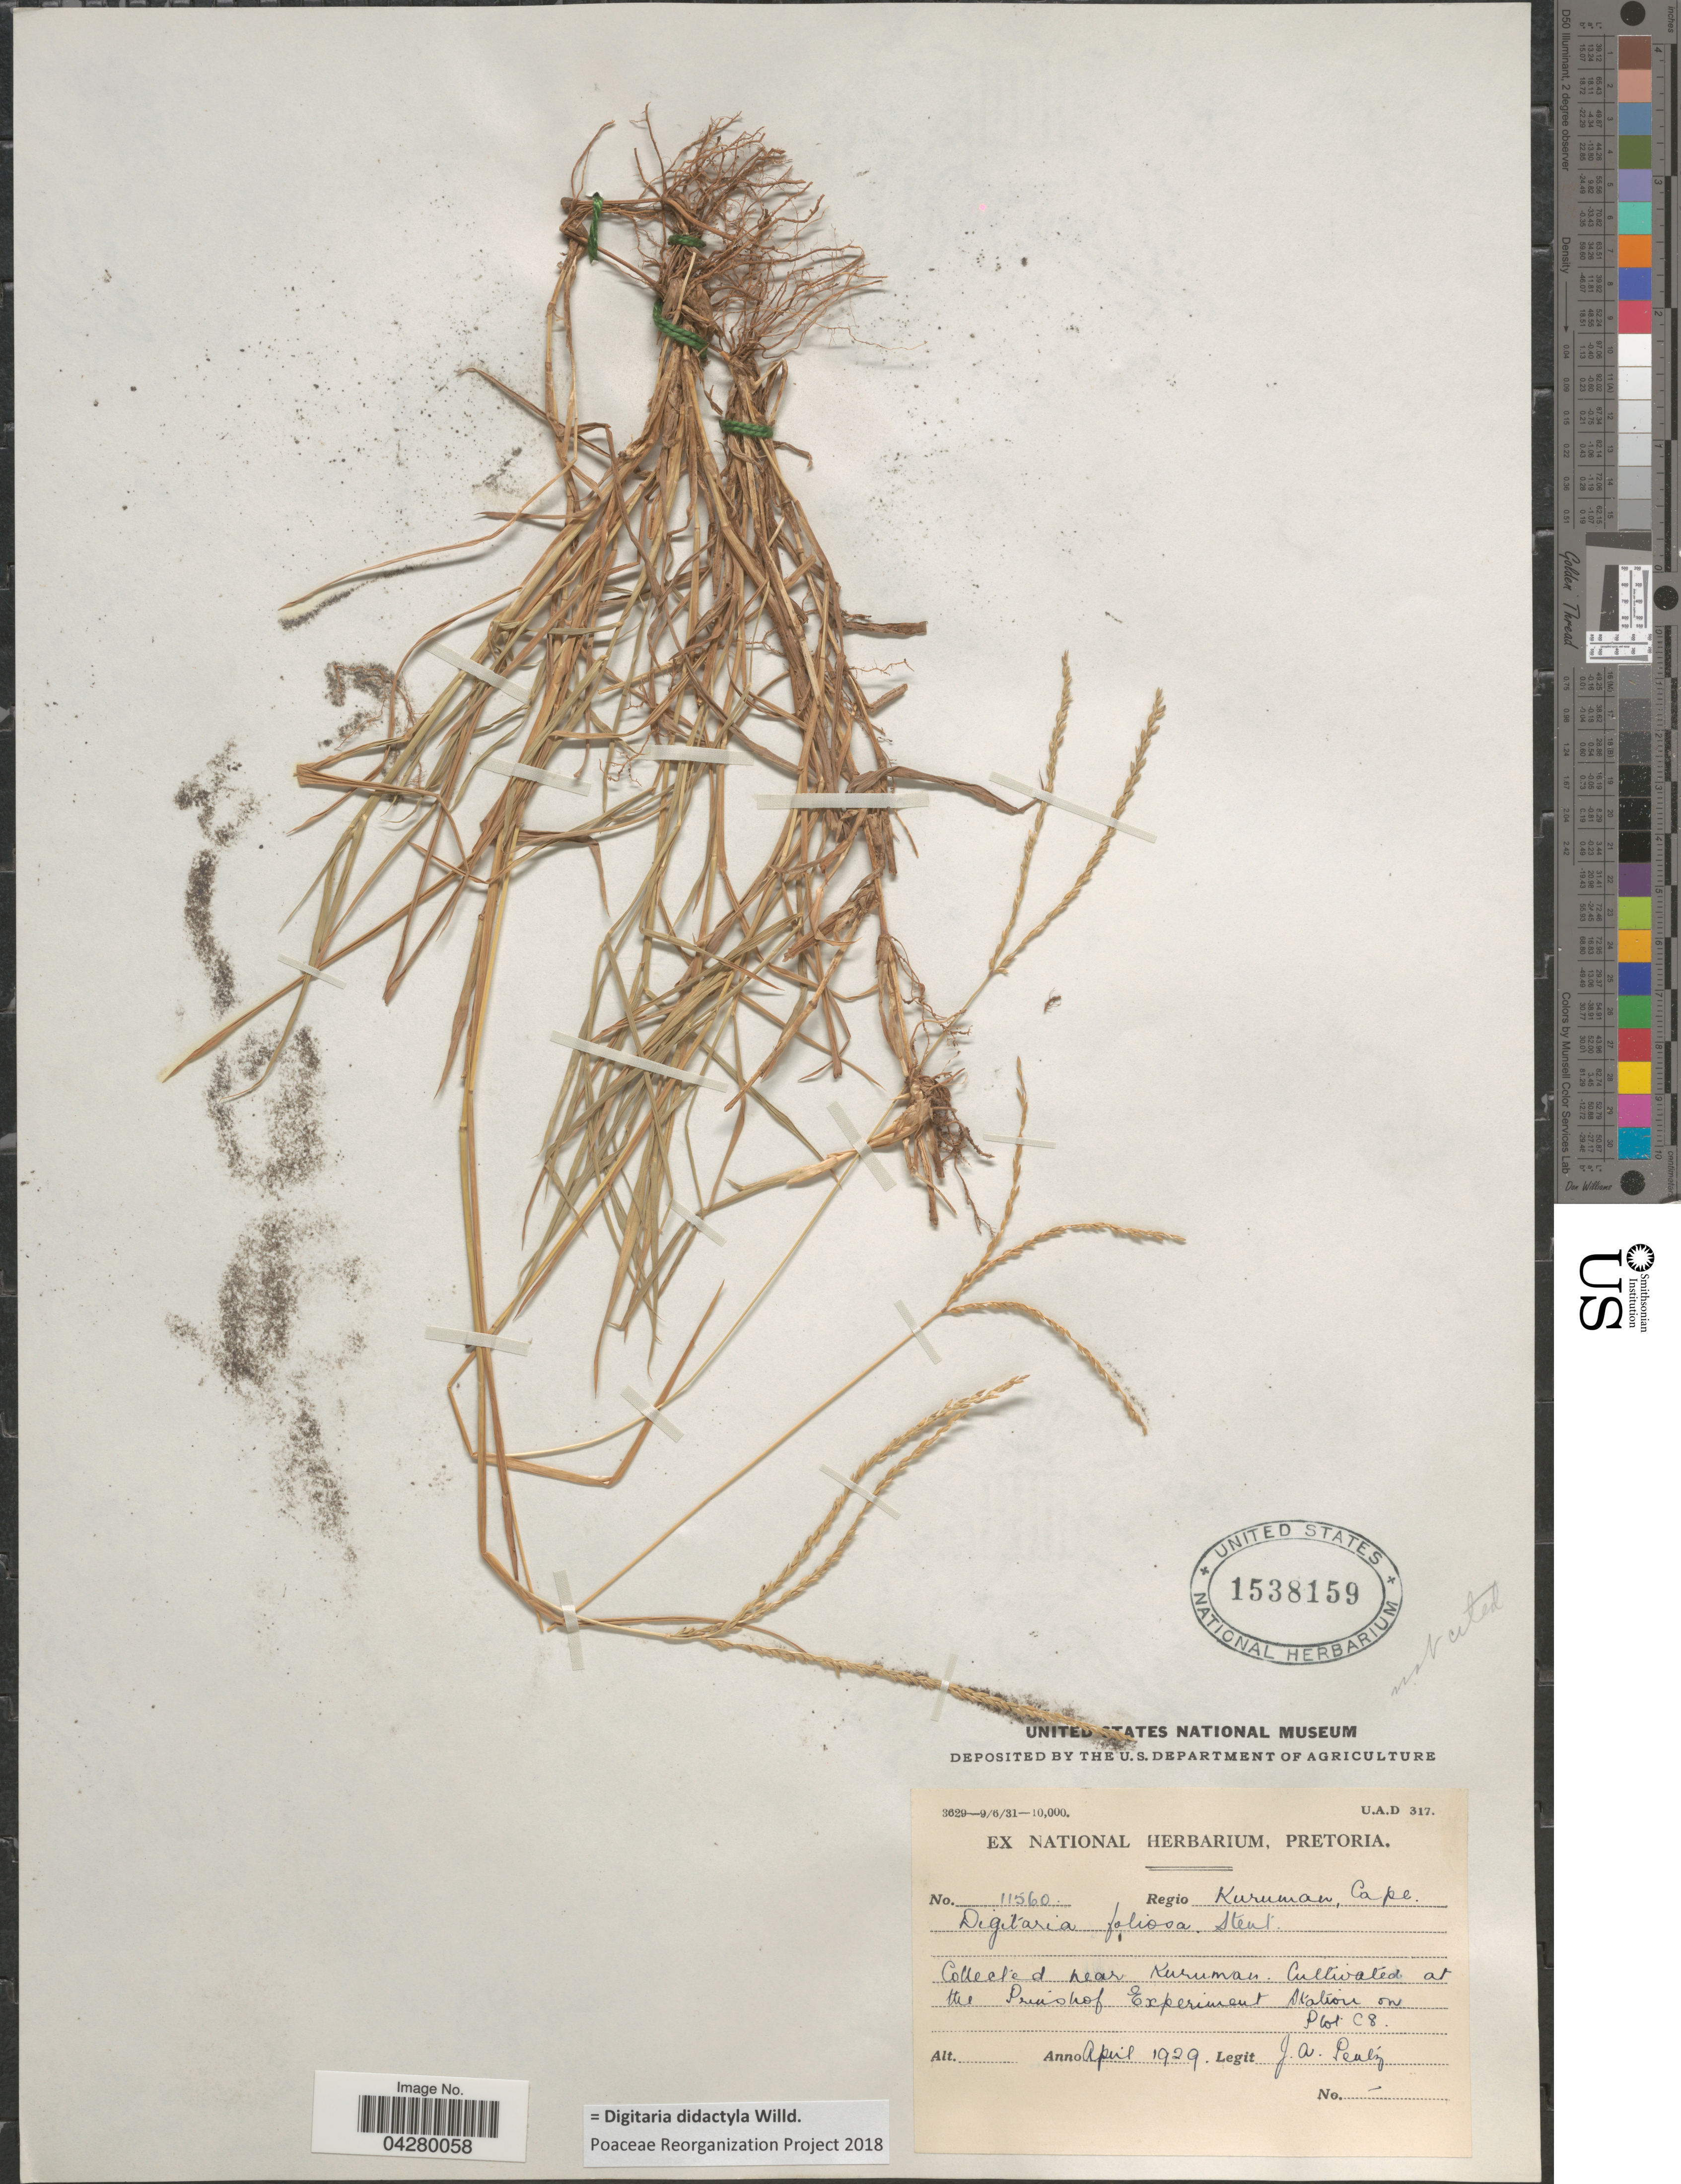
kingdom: Plantae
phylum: Tracheophyta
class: Liliopsida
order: Poales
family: Poaceae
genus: Digitaria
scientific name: Digitaria didactyla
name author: Willd.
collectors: J. Pentz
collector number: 11560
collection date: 1929-04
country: South Africa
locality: Cultivated at the Prinshof Experiment Station on Plot C8.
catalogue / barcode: US 1538159